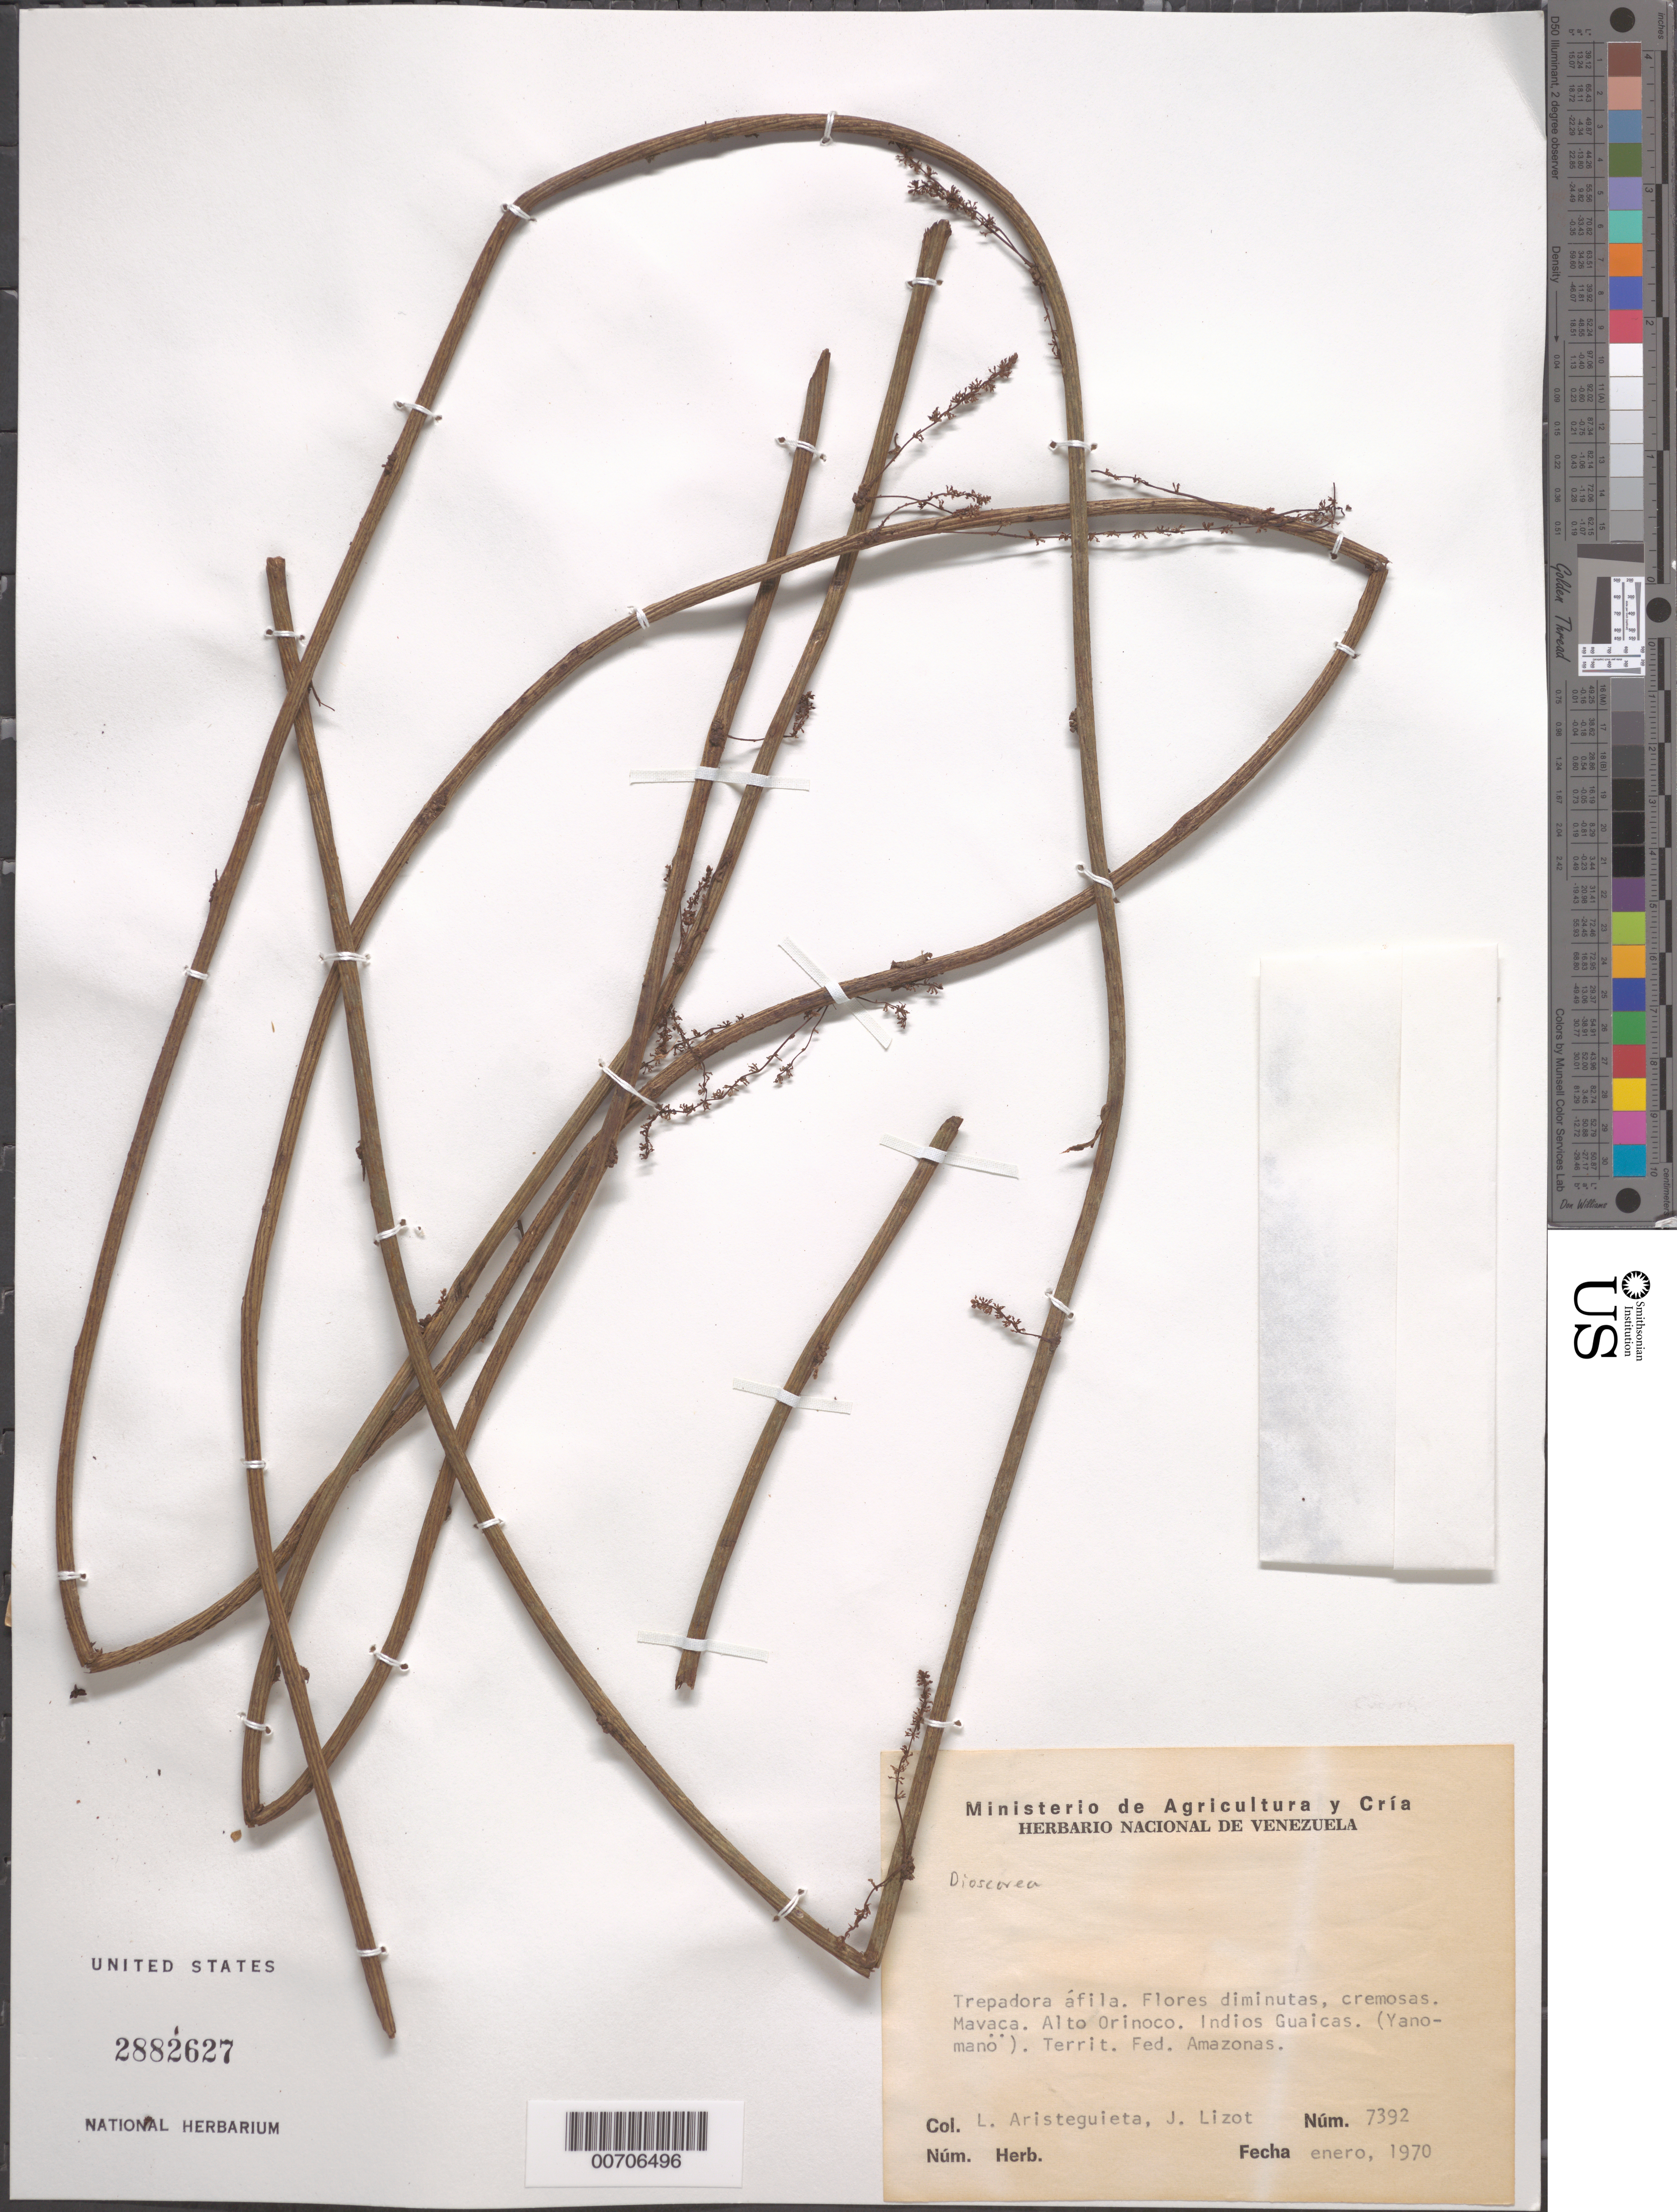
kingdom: Plantae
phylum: Tracheophyta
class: Liliopsida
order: Dioscoreales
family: Dioscoreaceae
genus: Dioscorea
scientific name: Dioscorea sp.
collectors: L. Aristeguieta & J. Lizot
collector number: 7392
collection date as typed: Jan-70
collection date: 1970-01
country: Venezuela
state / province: Amazonas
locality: Mavaca, Alto Orinoco, Indios Guaicas (Yanomanö)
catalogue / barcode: US 2882627